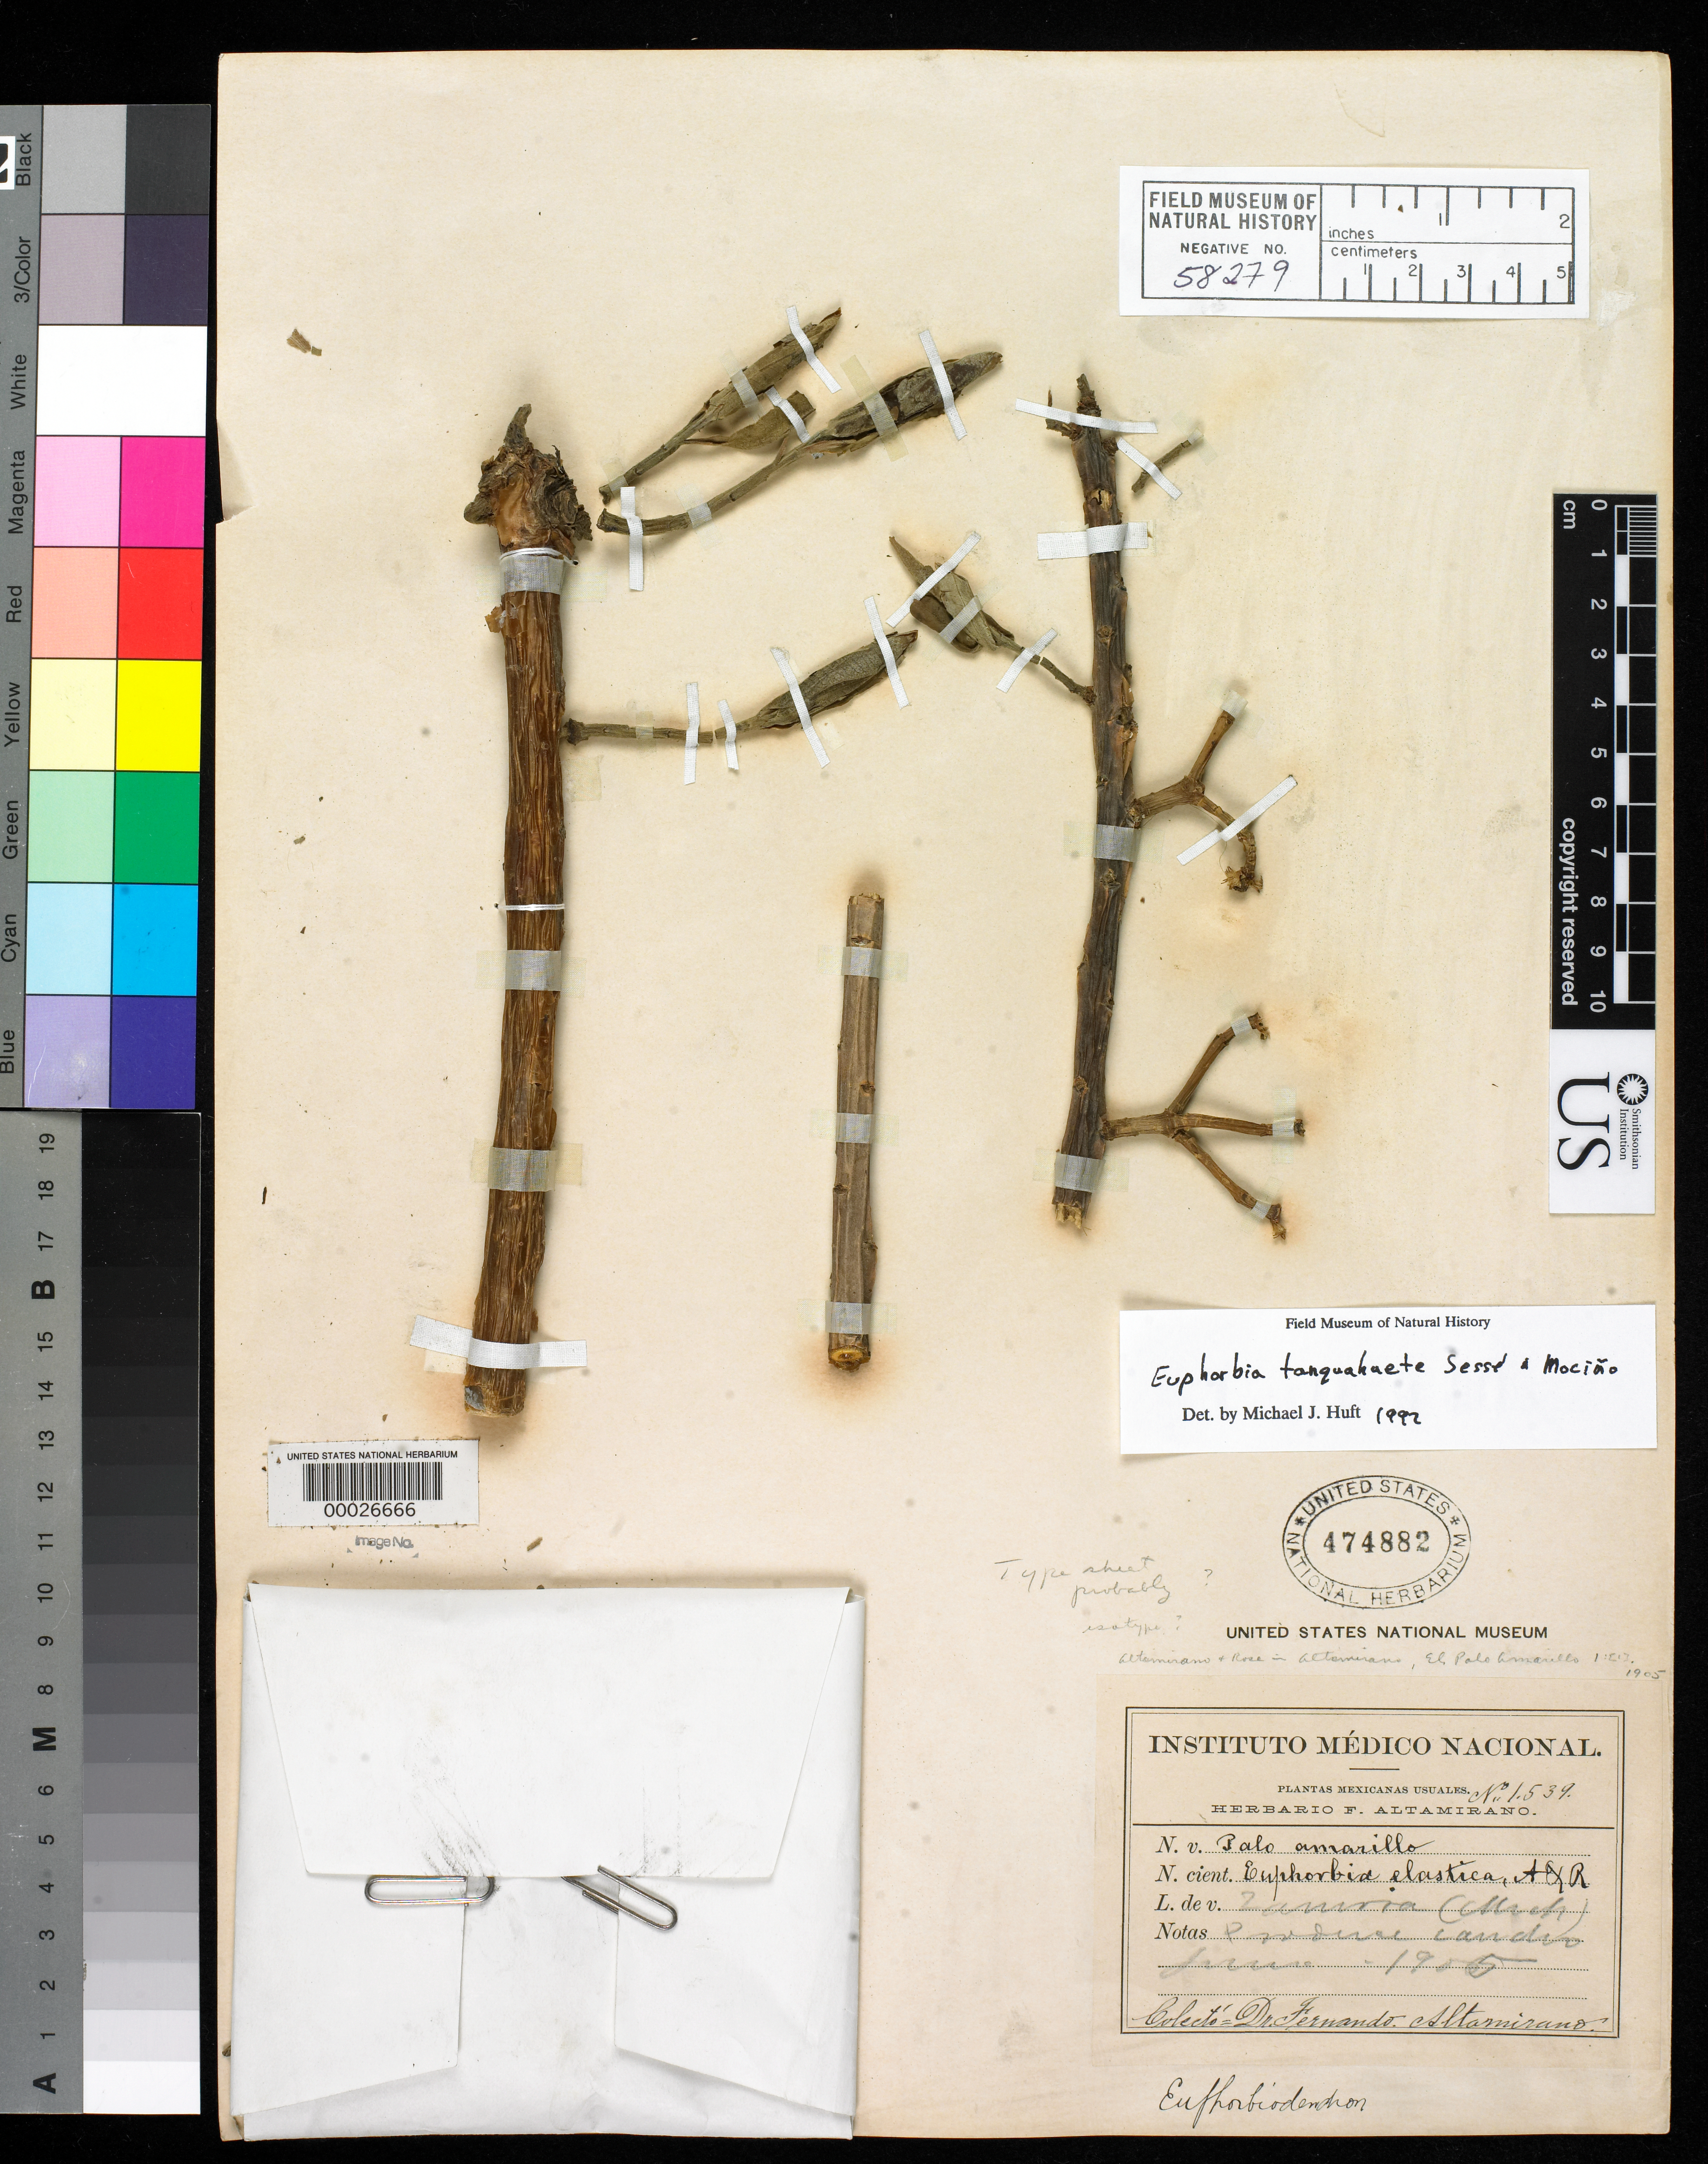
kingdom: Plantae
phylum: Tracheophyta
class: Magnoliopsida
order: Malpighiales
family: Euphorbiaceae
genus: Euphorbia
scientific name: Euphorbia elastica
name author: Altam. & Rose in Altam.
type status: Holotype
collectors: H. Altamirano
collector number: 1539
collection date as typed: Jun 1905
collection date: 1905-06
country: Mexico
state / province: Michoacán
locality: Zamoria.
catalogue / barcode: US 474882